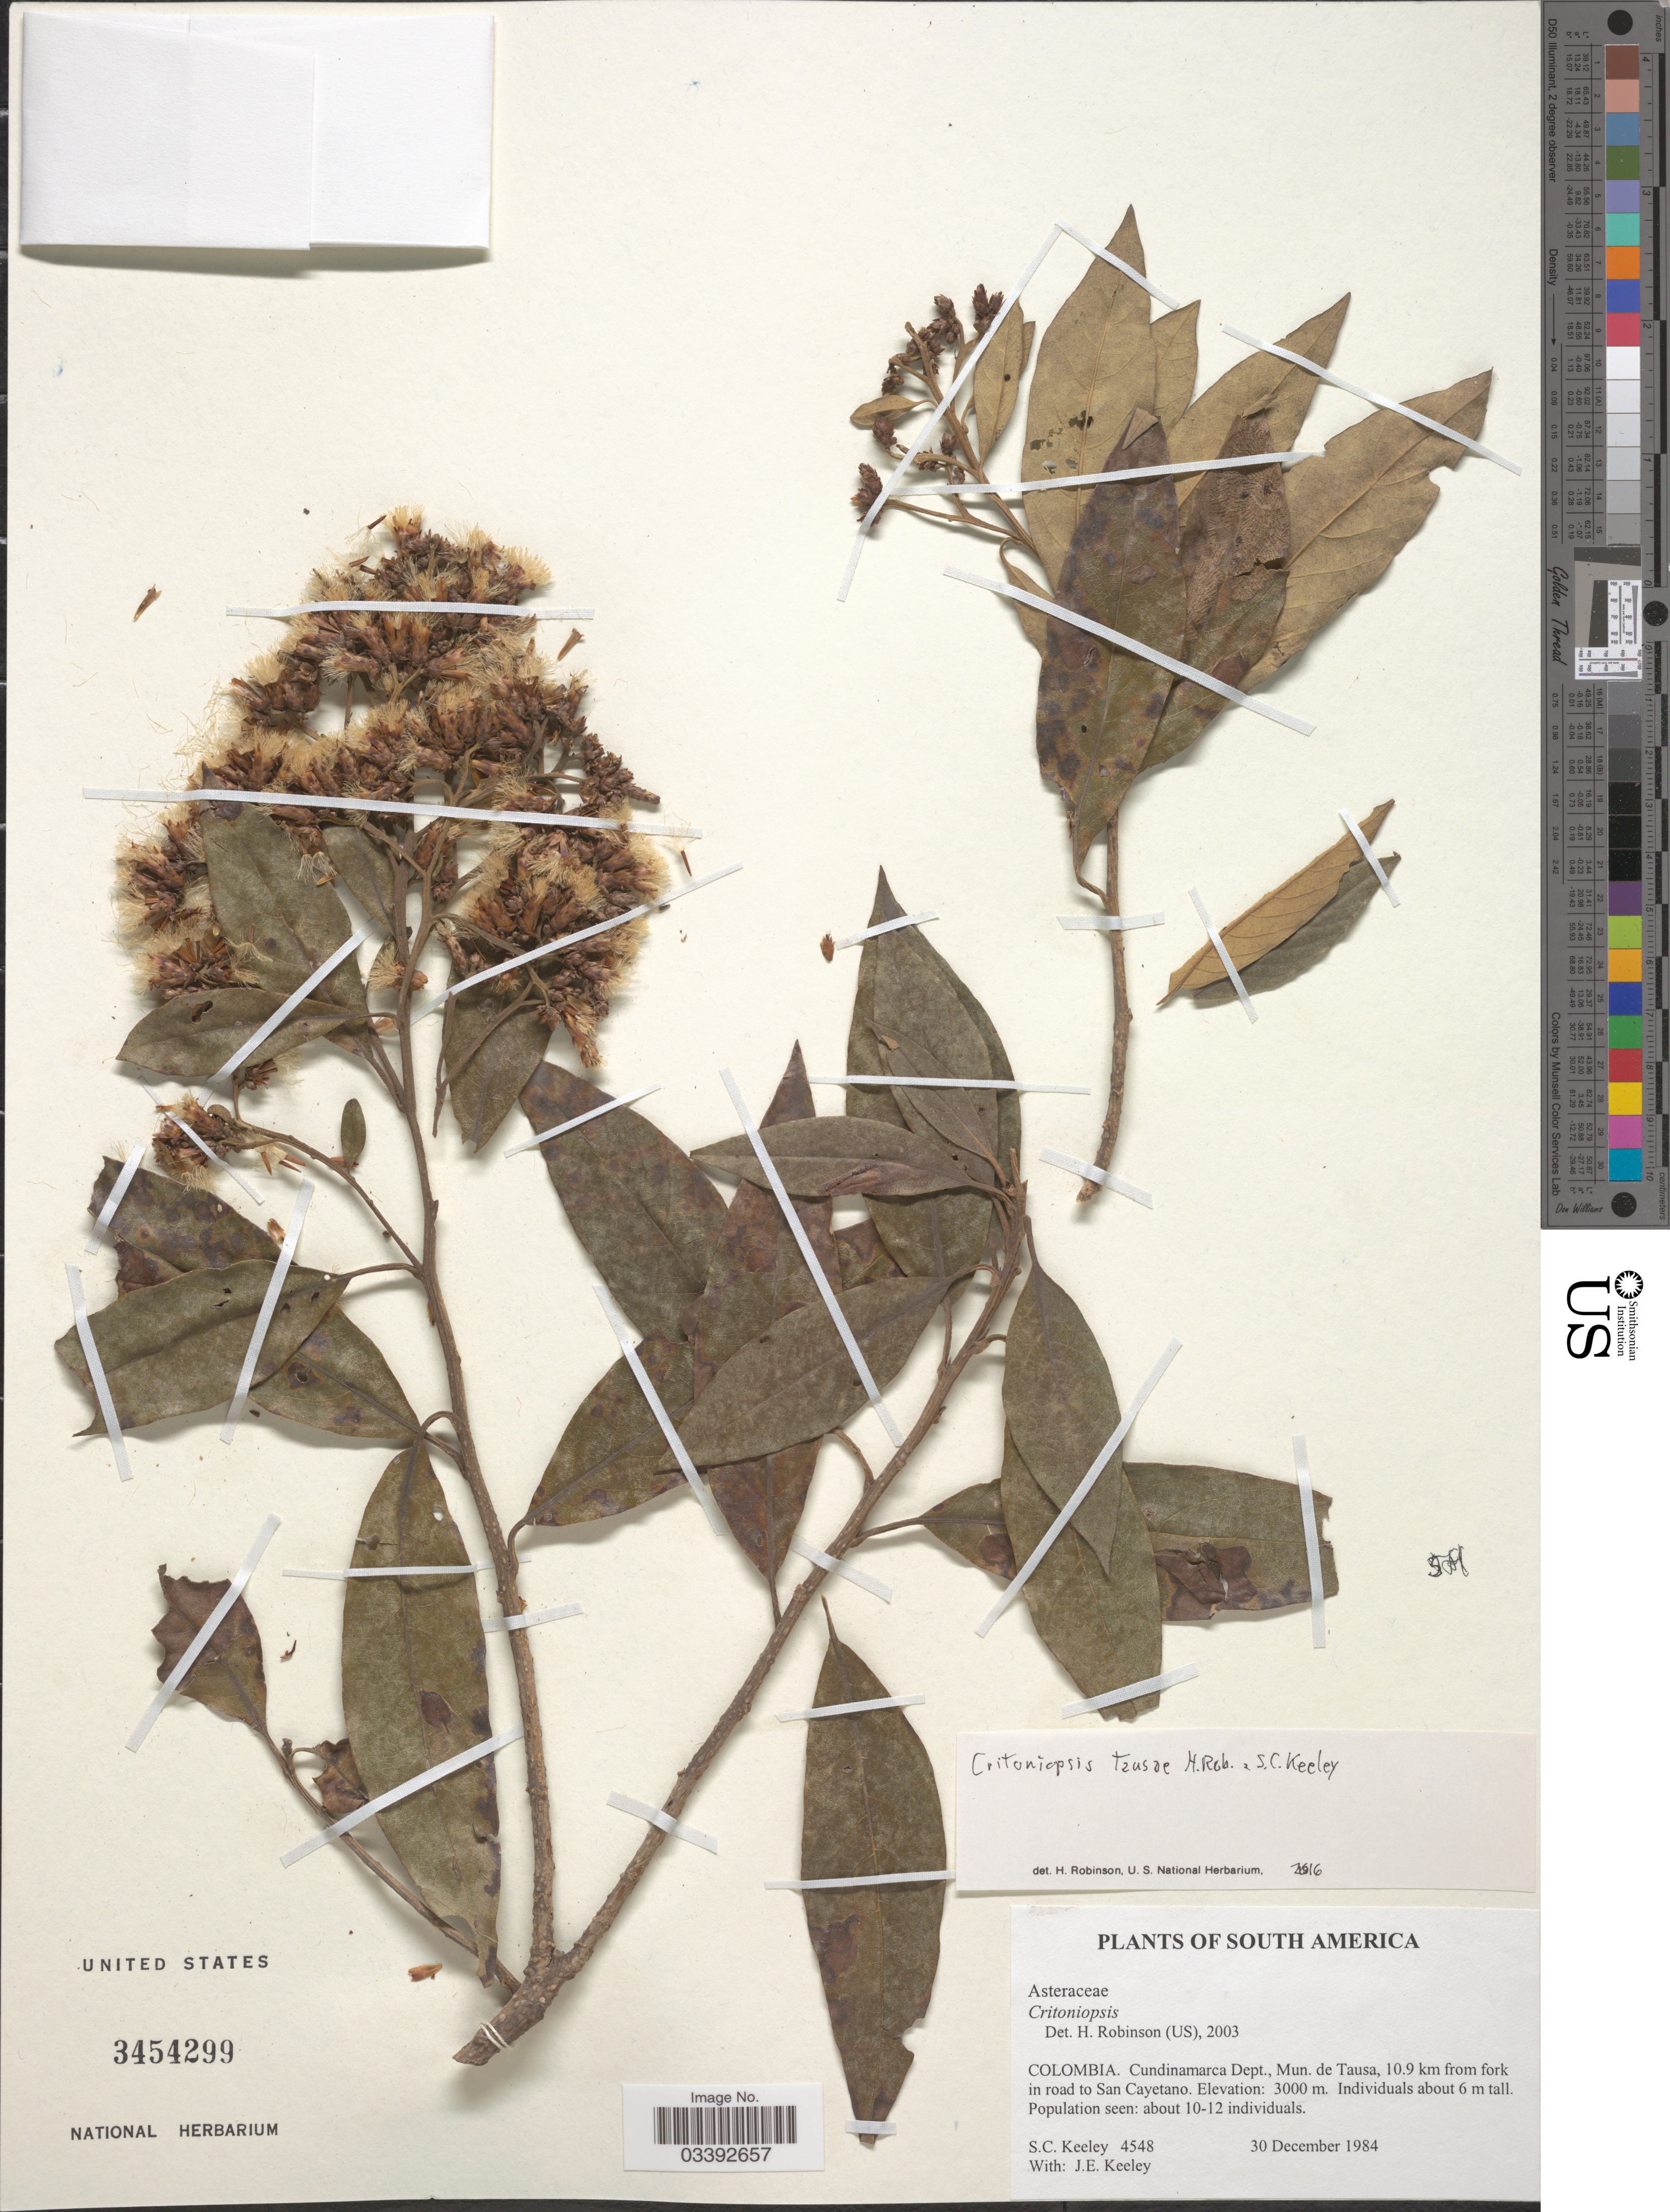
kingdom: Plantae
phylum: Tracheophyta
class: Magnoliopsida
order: Asterales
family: Asteraceae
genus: Critoniopsis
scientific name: Critoniopsis tausae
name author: H. Rob. & S.C. Keeley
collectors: S. C. Keeley & J. E. Keeley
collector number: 4548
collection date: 1984-12-30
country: Colombia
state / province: Cundinamarca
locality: Cundinamarca Dept., Mun. de Tausa, 10.9 km from fork in road to San Cayetano.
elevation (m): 3000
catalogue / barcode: US 3454299